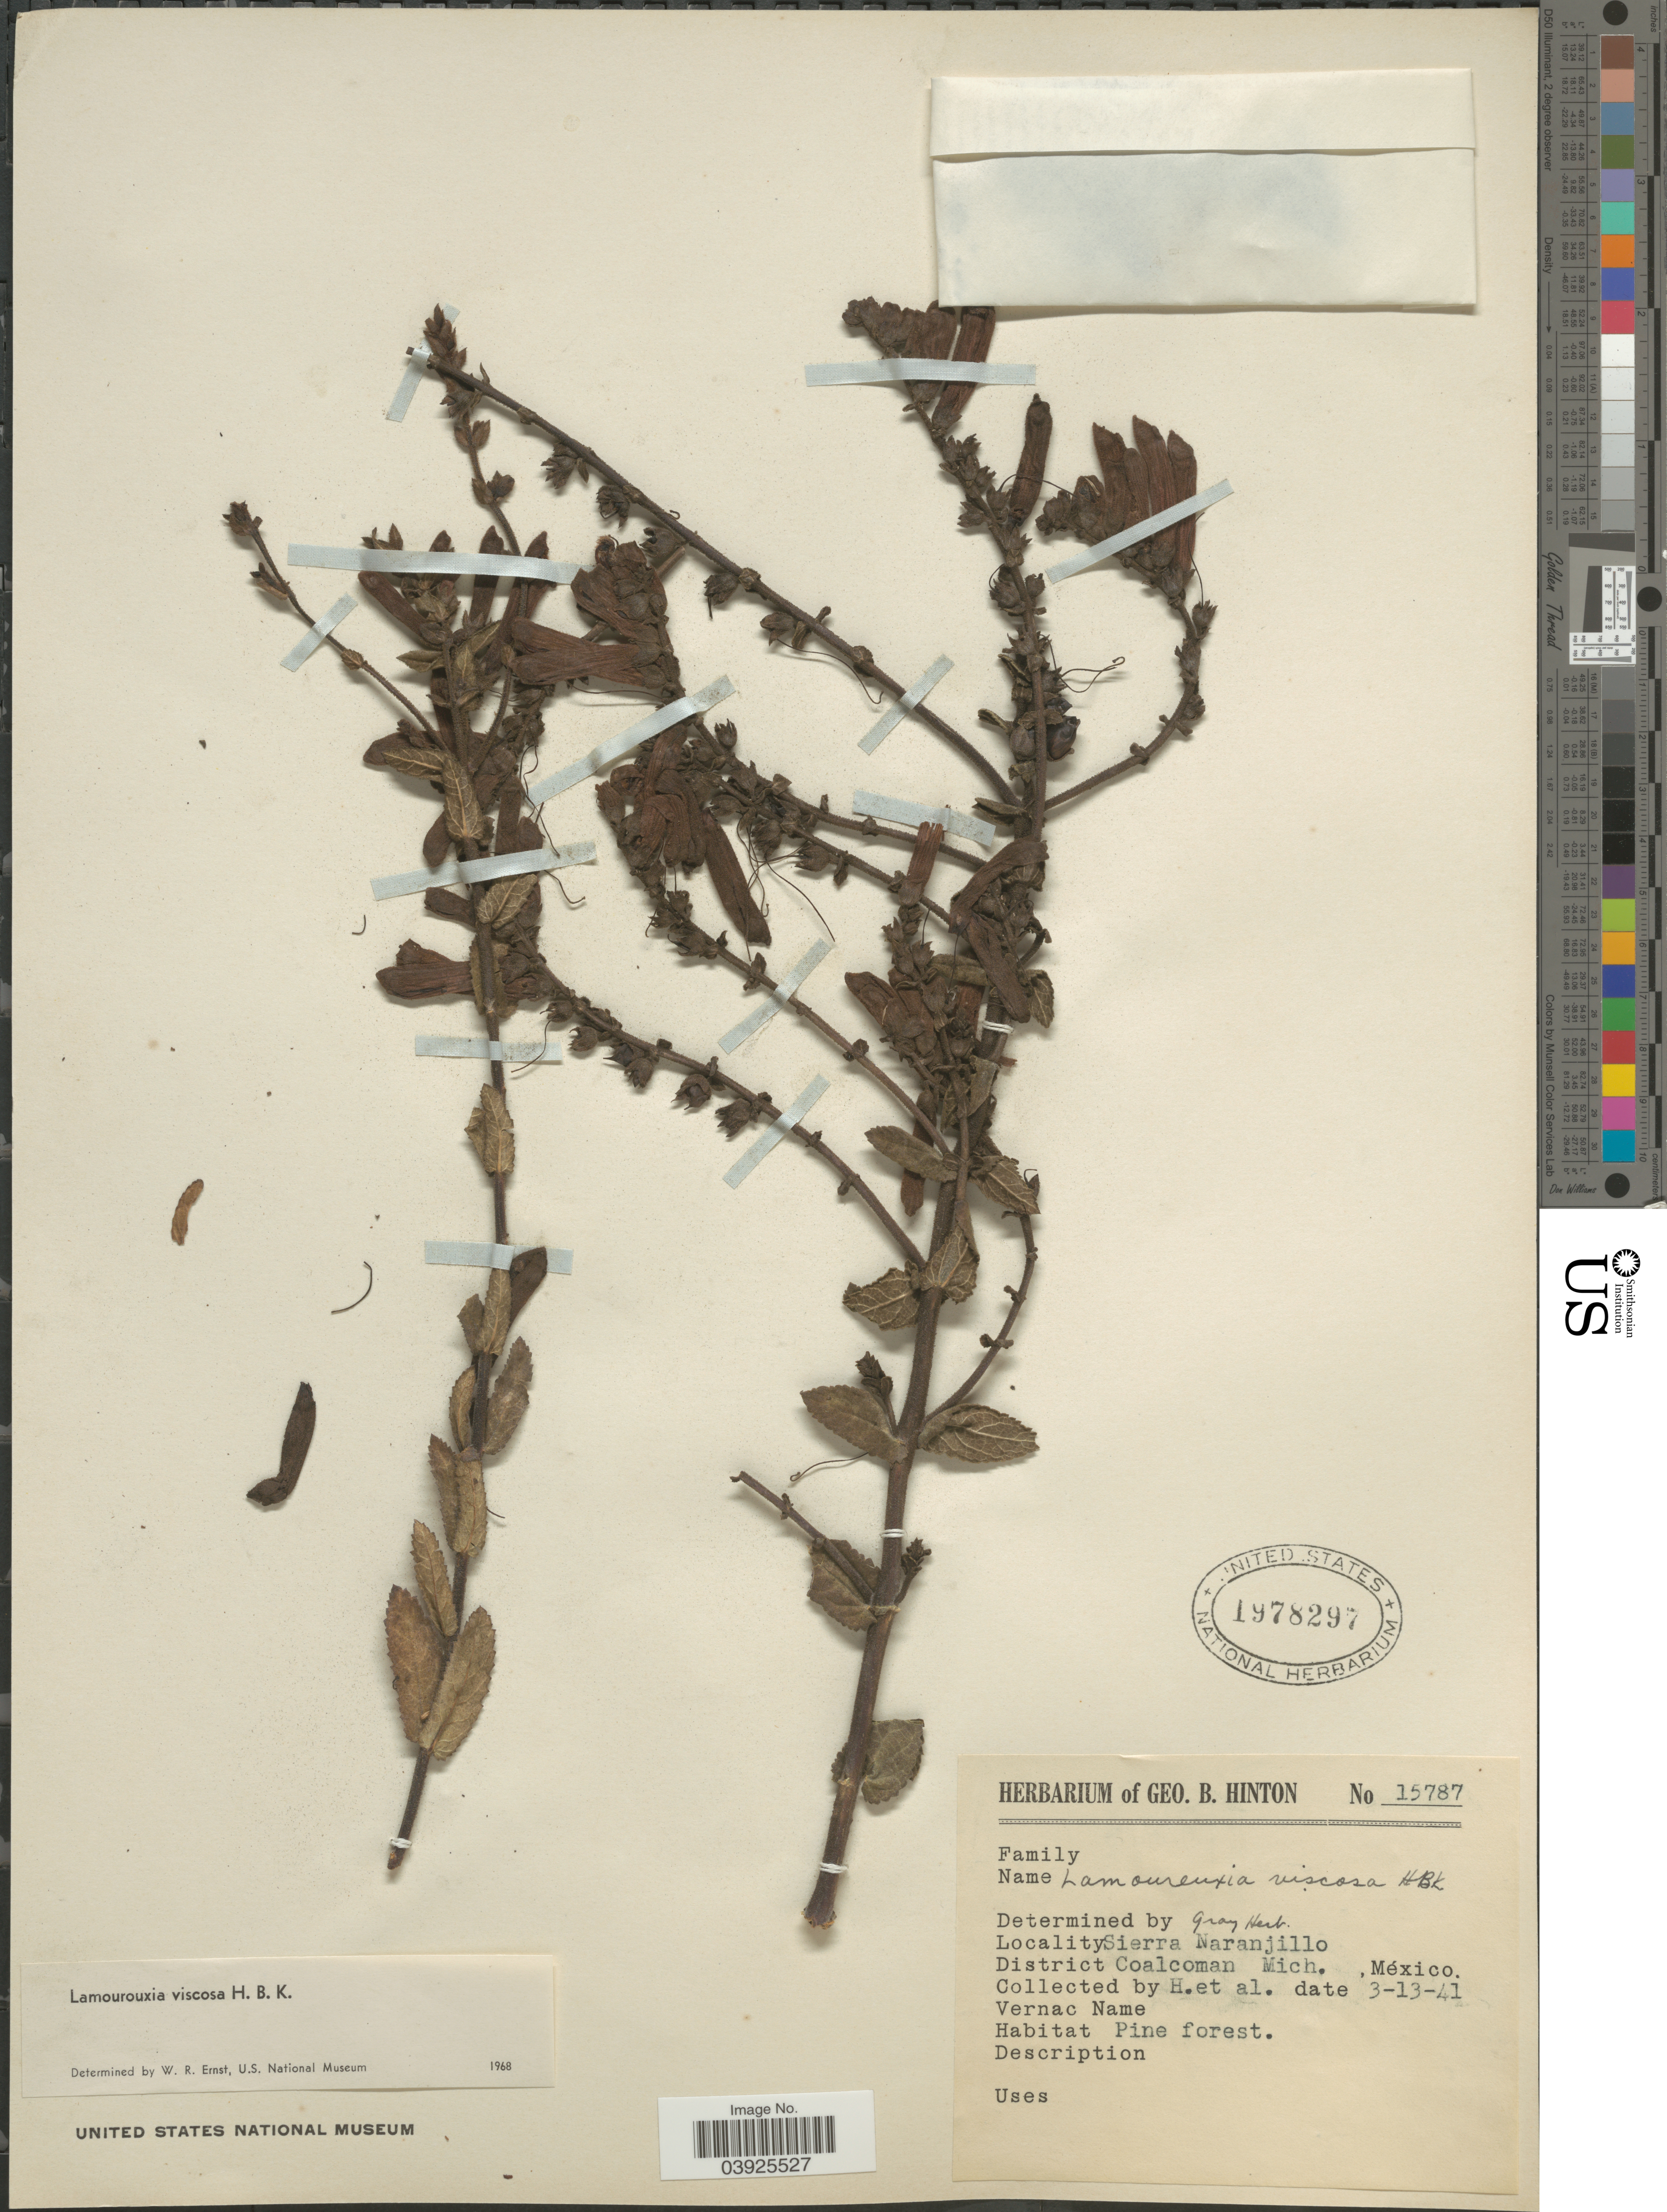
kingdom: Plantae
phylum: Tracheophyta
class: Magnoliopsida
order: Lamiales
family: Orobanchaceae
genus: Lamourouxia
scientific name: Lamourouxia viscosa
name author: Kunth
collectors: G. B. Hinton & et al.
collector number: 15787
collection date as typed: Transcribed d/m/y: 13/3/41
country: Mexico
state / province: Michoacán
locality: Sierra Naranjillo. District Coalcoman.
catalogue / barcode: US 1978297